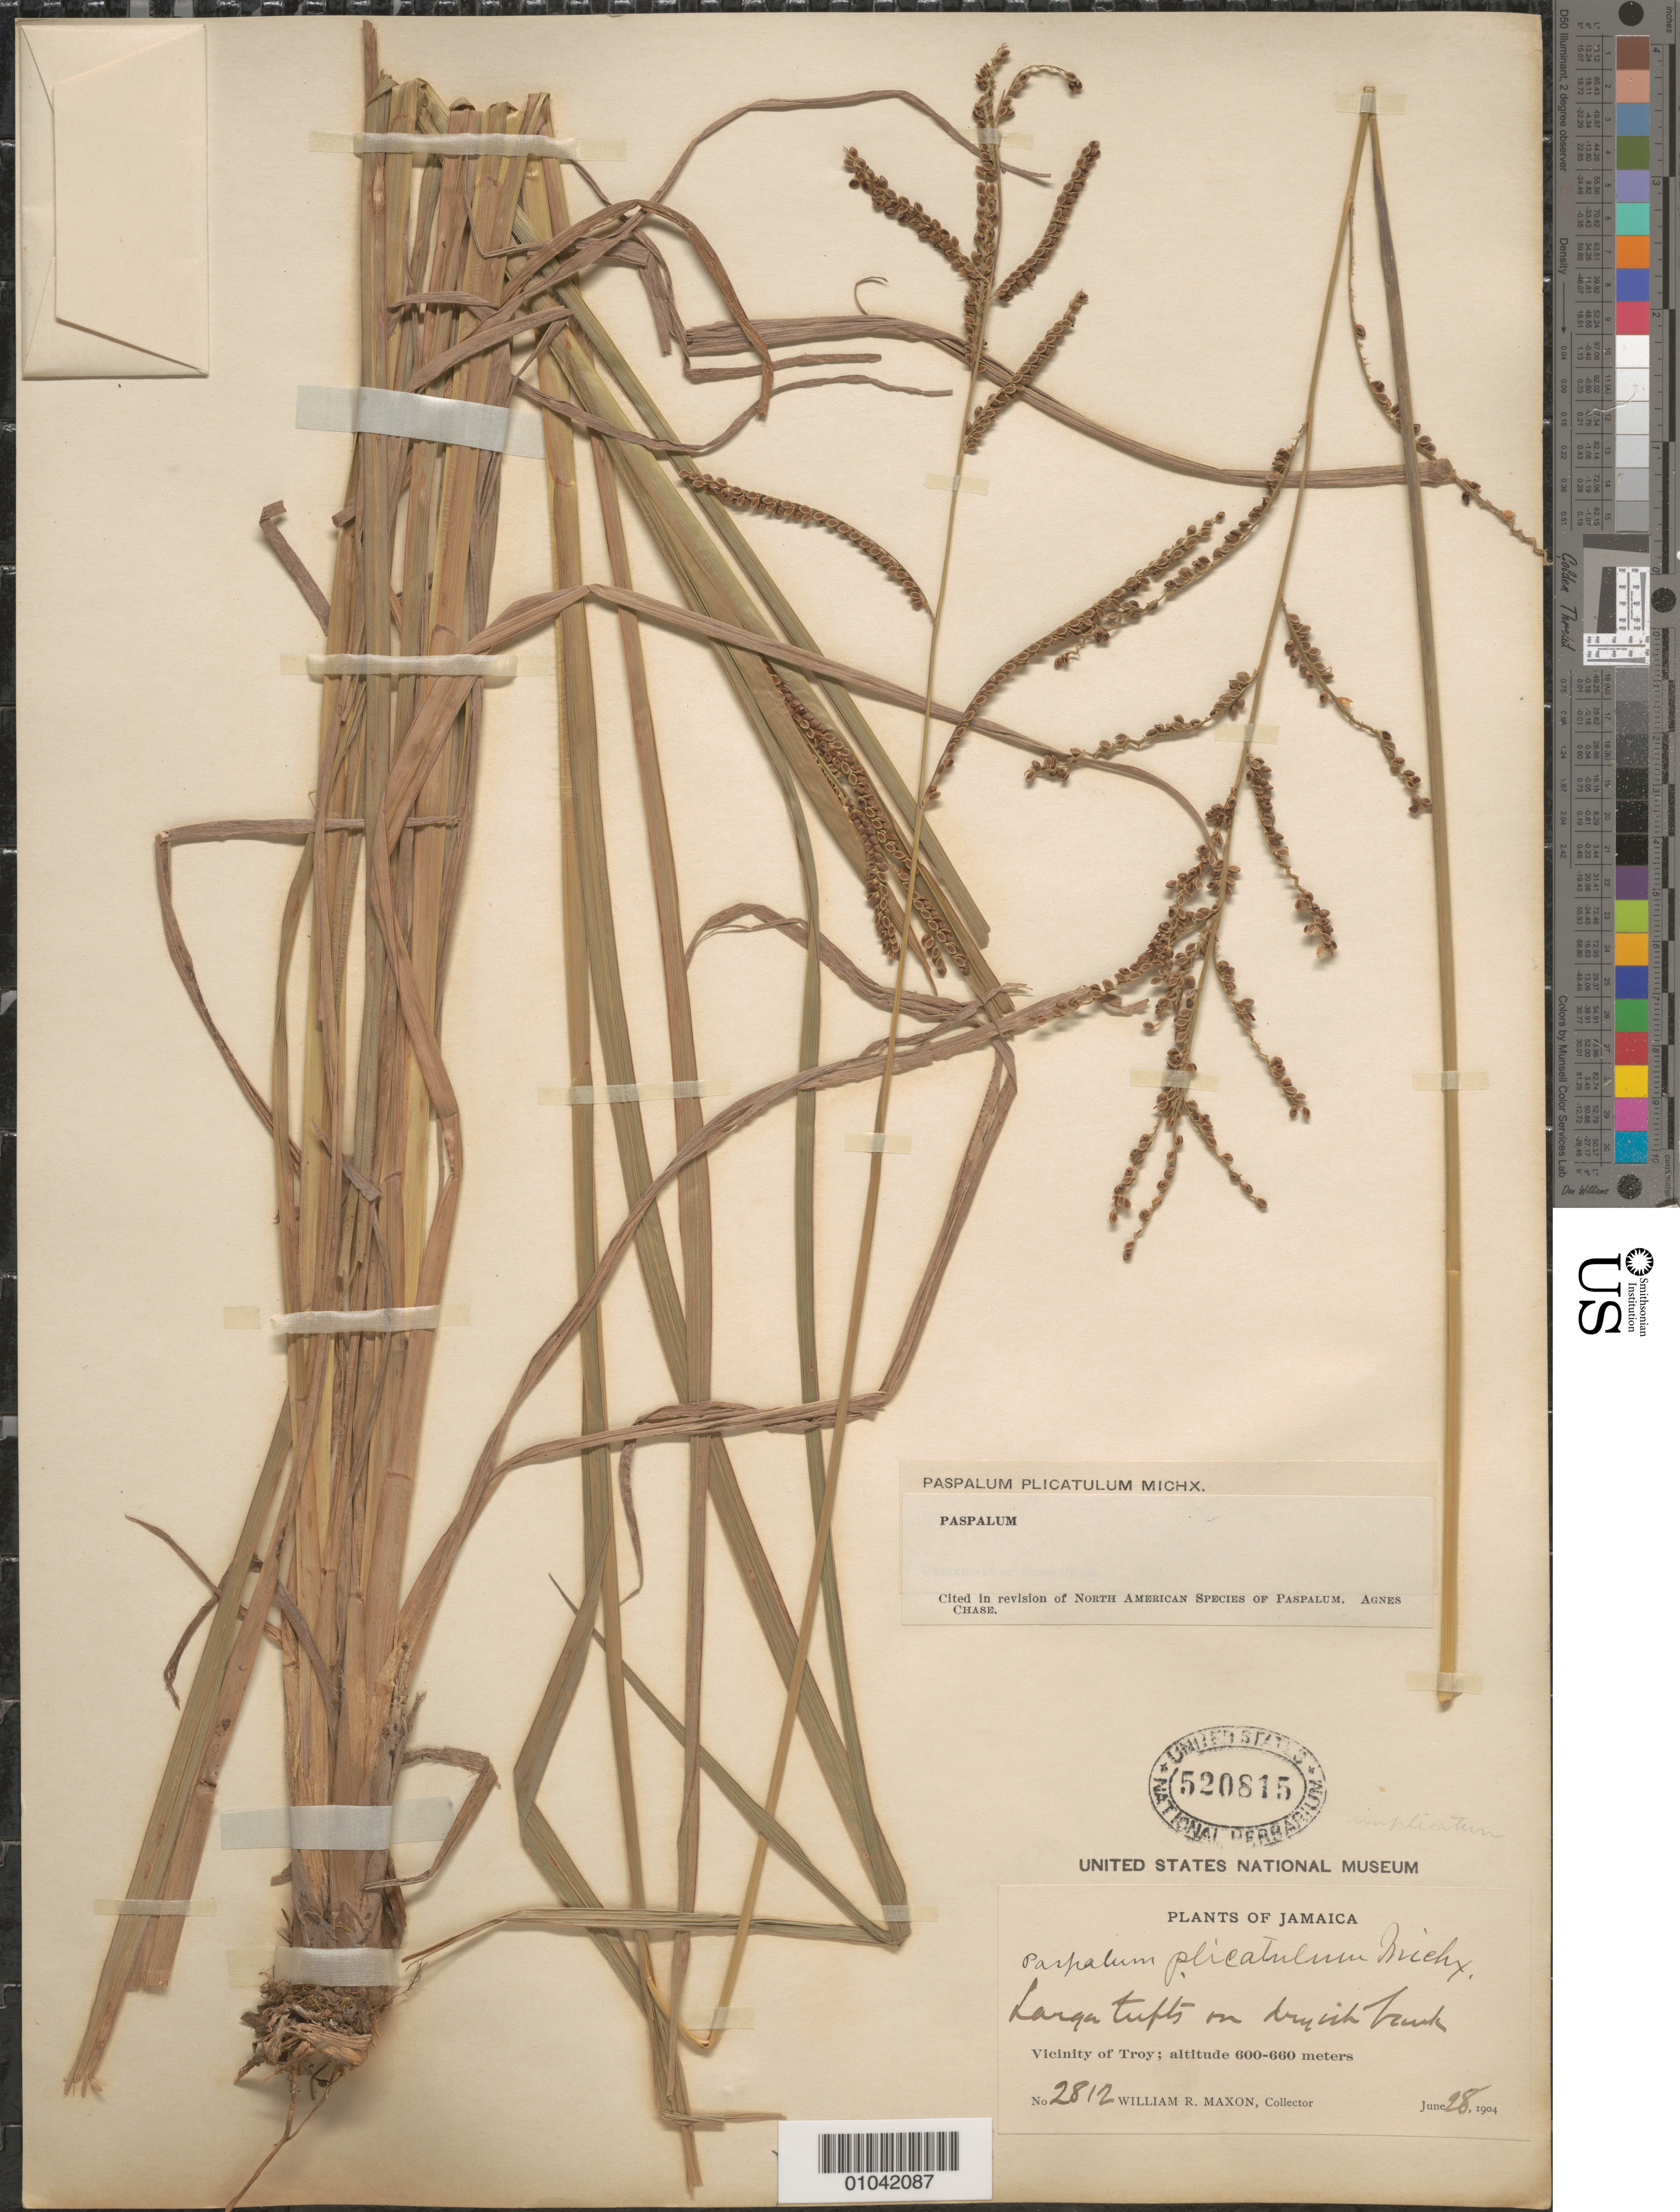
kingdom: Plantae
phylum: Tracheophyta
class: Liliopsida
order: Poales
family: Poaceae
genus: Paspalum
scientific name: Paspalum plicatulum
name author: Michx.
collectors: W. R. Maxon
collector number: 2812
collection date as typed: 28 Jun 1904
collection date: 1904-06-28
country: Jamaica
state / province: Trelawny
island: Jamaica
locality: Vicinity of Troy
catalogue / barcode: US 520815